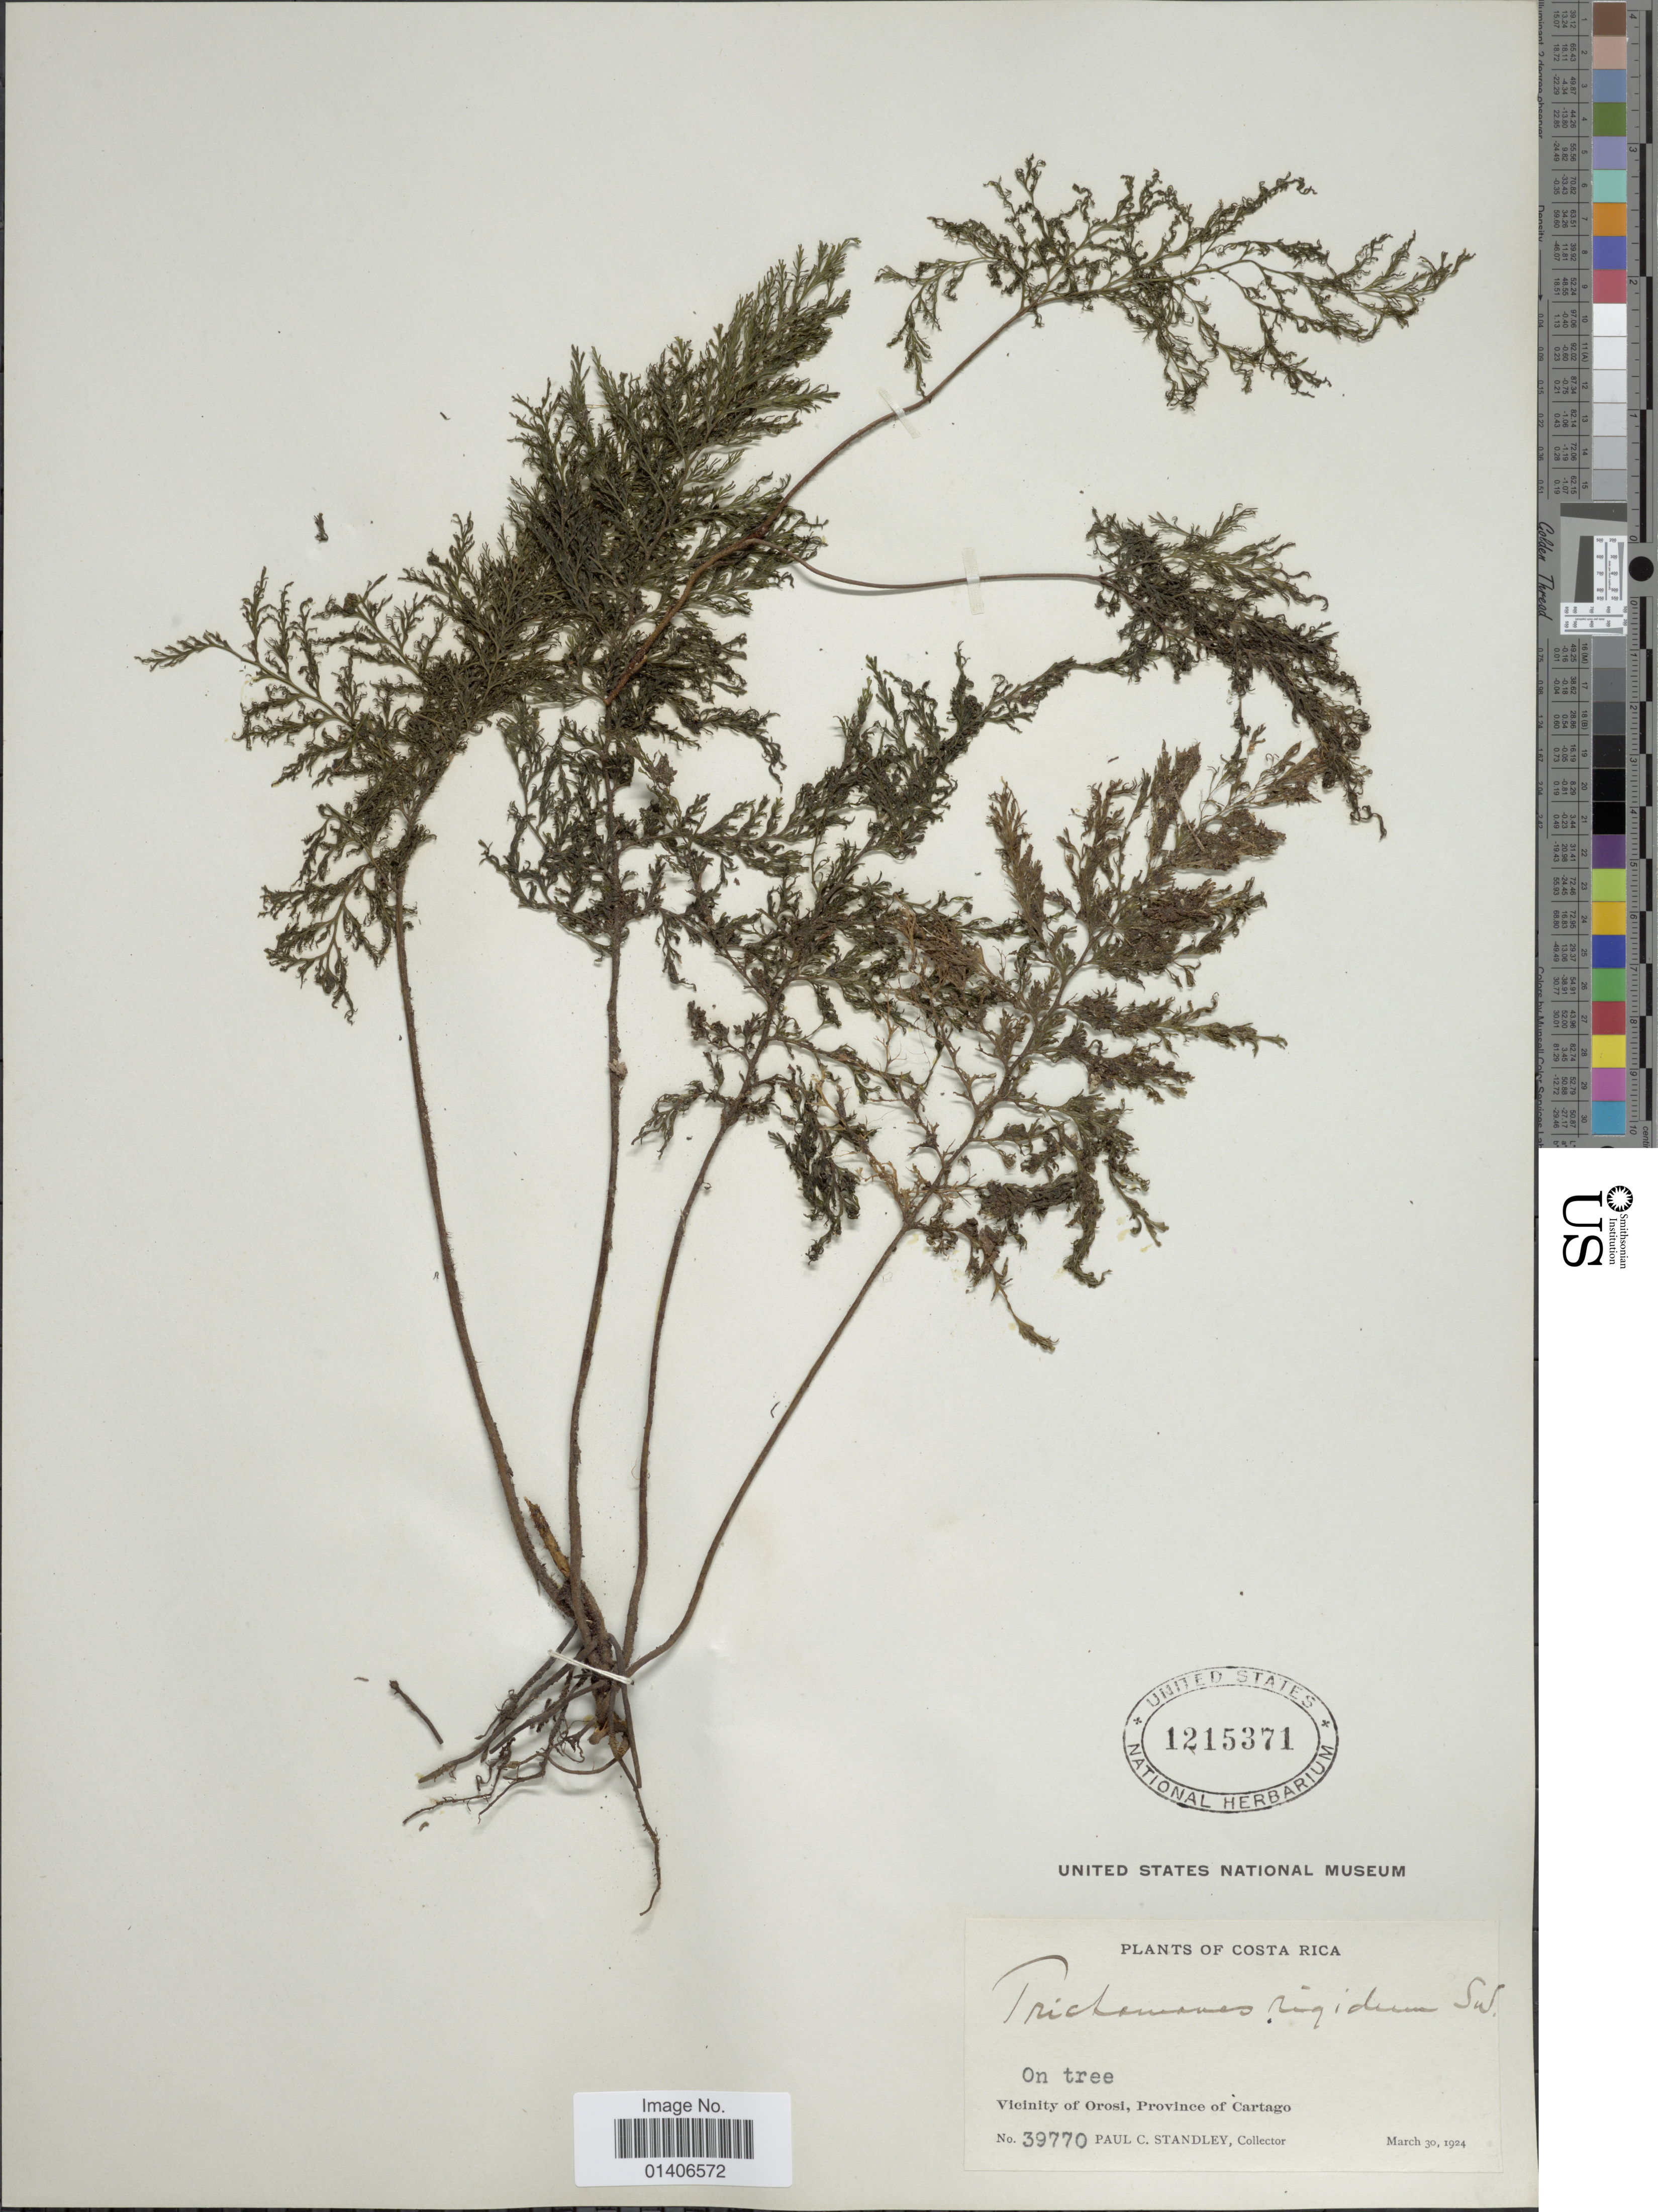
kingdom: Plantae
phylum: Tracheophyta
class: Polypodiopsida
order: Hymenophyllales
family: Hymenophyllaceae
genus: Abrodictyum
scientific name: Abrodictyum rigidum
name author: (Sw.) Ebihara & Dubuisson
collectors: P. C. Standley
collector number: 39770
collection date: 1924-03-30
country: Costa Rica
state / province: Cartago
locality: On tree, Vicinity of Orosi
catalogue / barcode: US 1215371